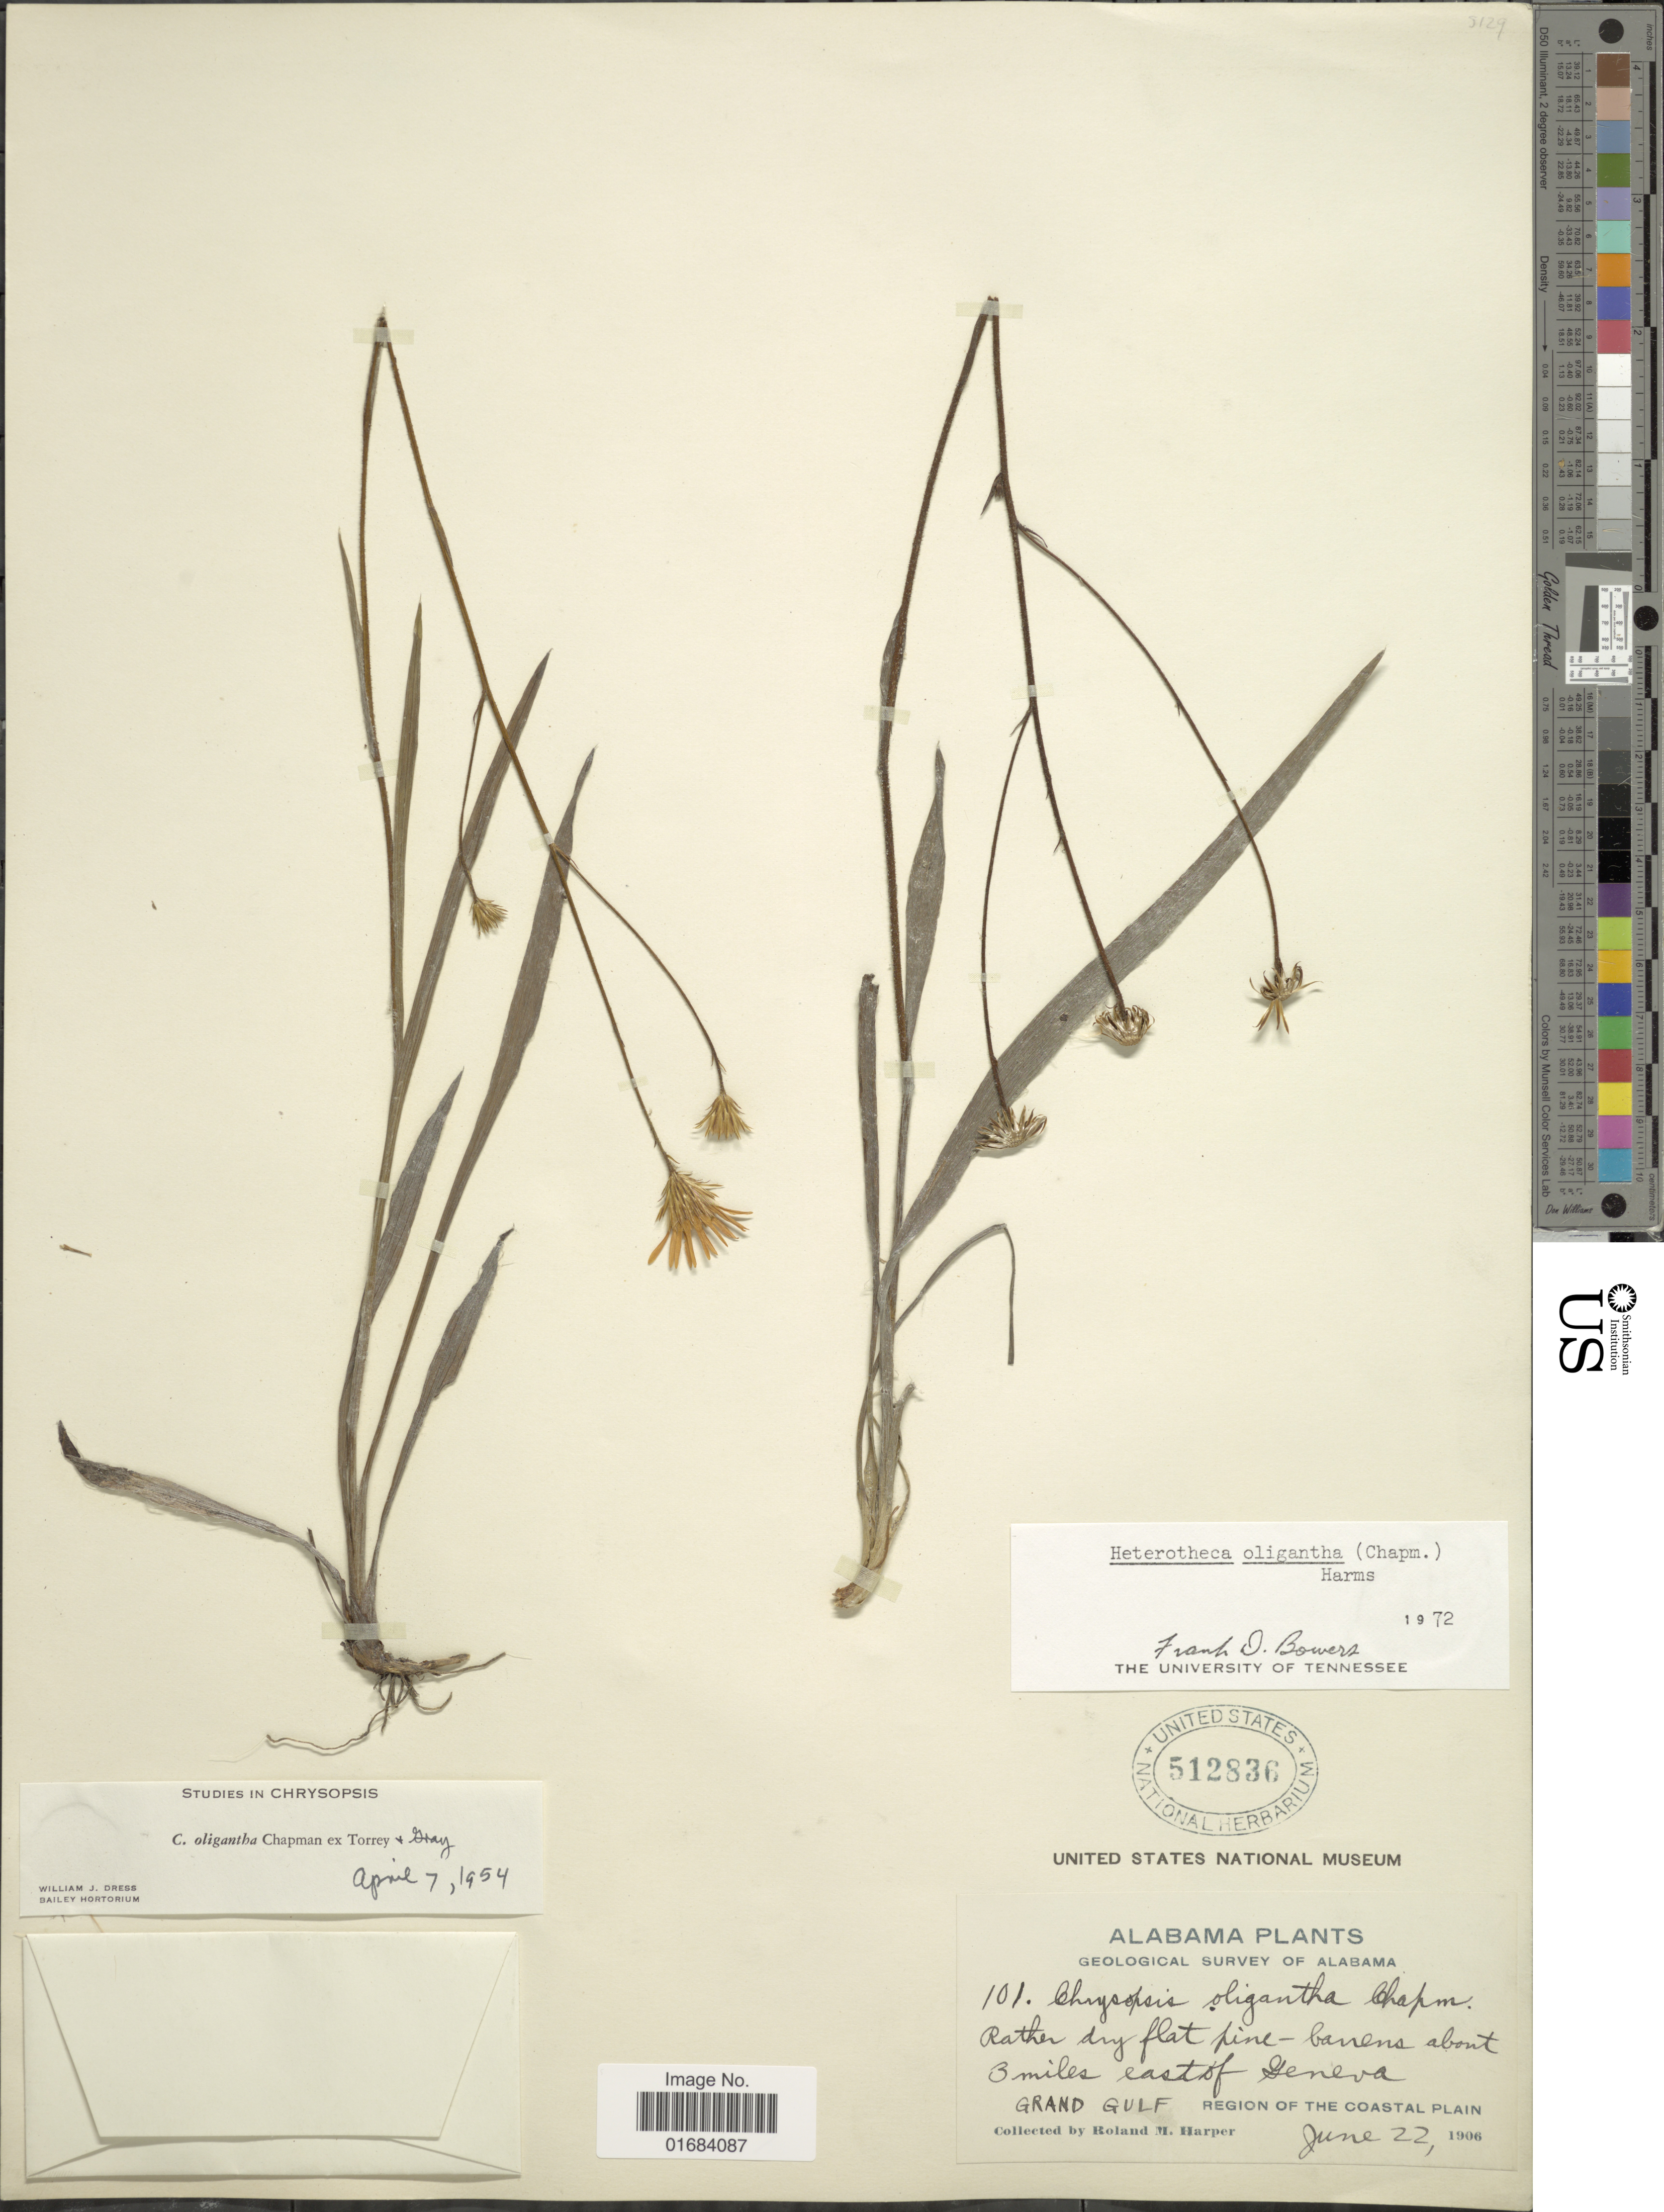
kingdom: Plantae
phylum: Tracheophyta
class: Magnoliopsida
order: Asterales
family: Asteraceae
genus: Pityopsis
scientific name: Pityopsis oligantha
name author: (Chapm. ex Torr. & A. Gray) Small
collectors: R. M. Harper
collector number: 101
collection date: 1906-06-22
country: United States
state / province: Alabama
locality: Rather dry flat pine-barrens about 3 miles east of Geneva, Grand Gulf, Region of The Coastal Plain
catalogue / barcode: US 512836